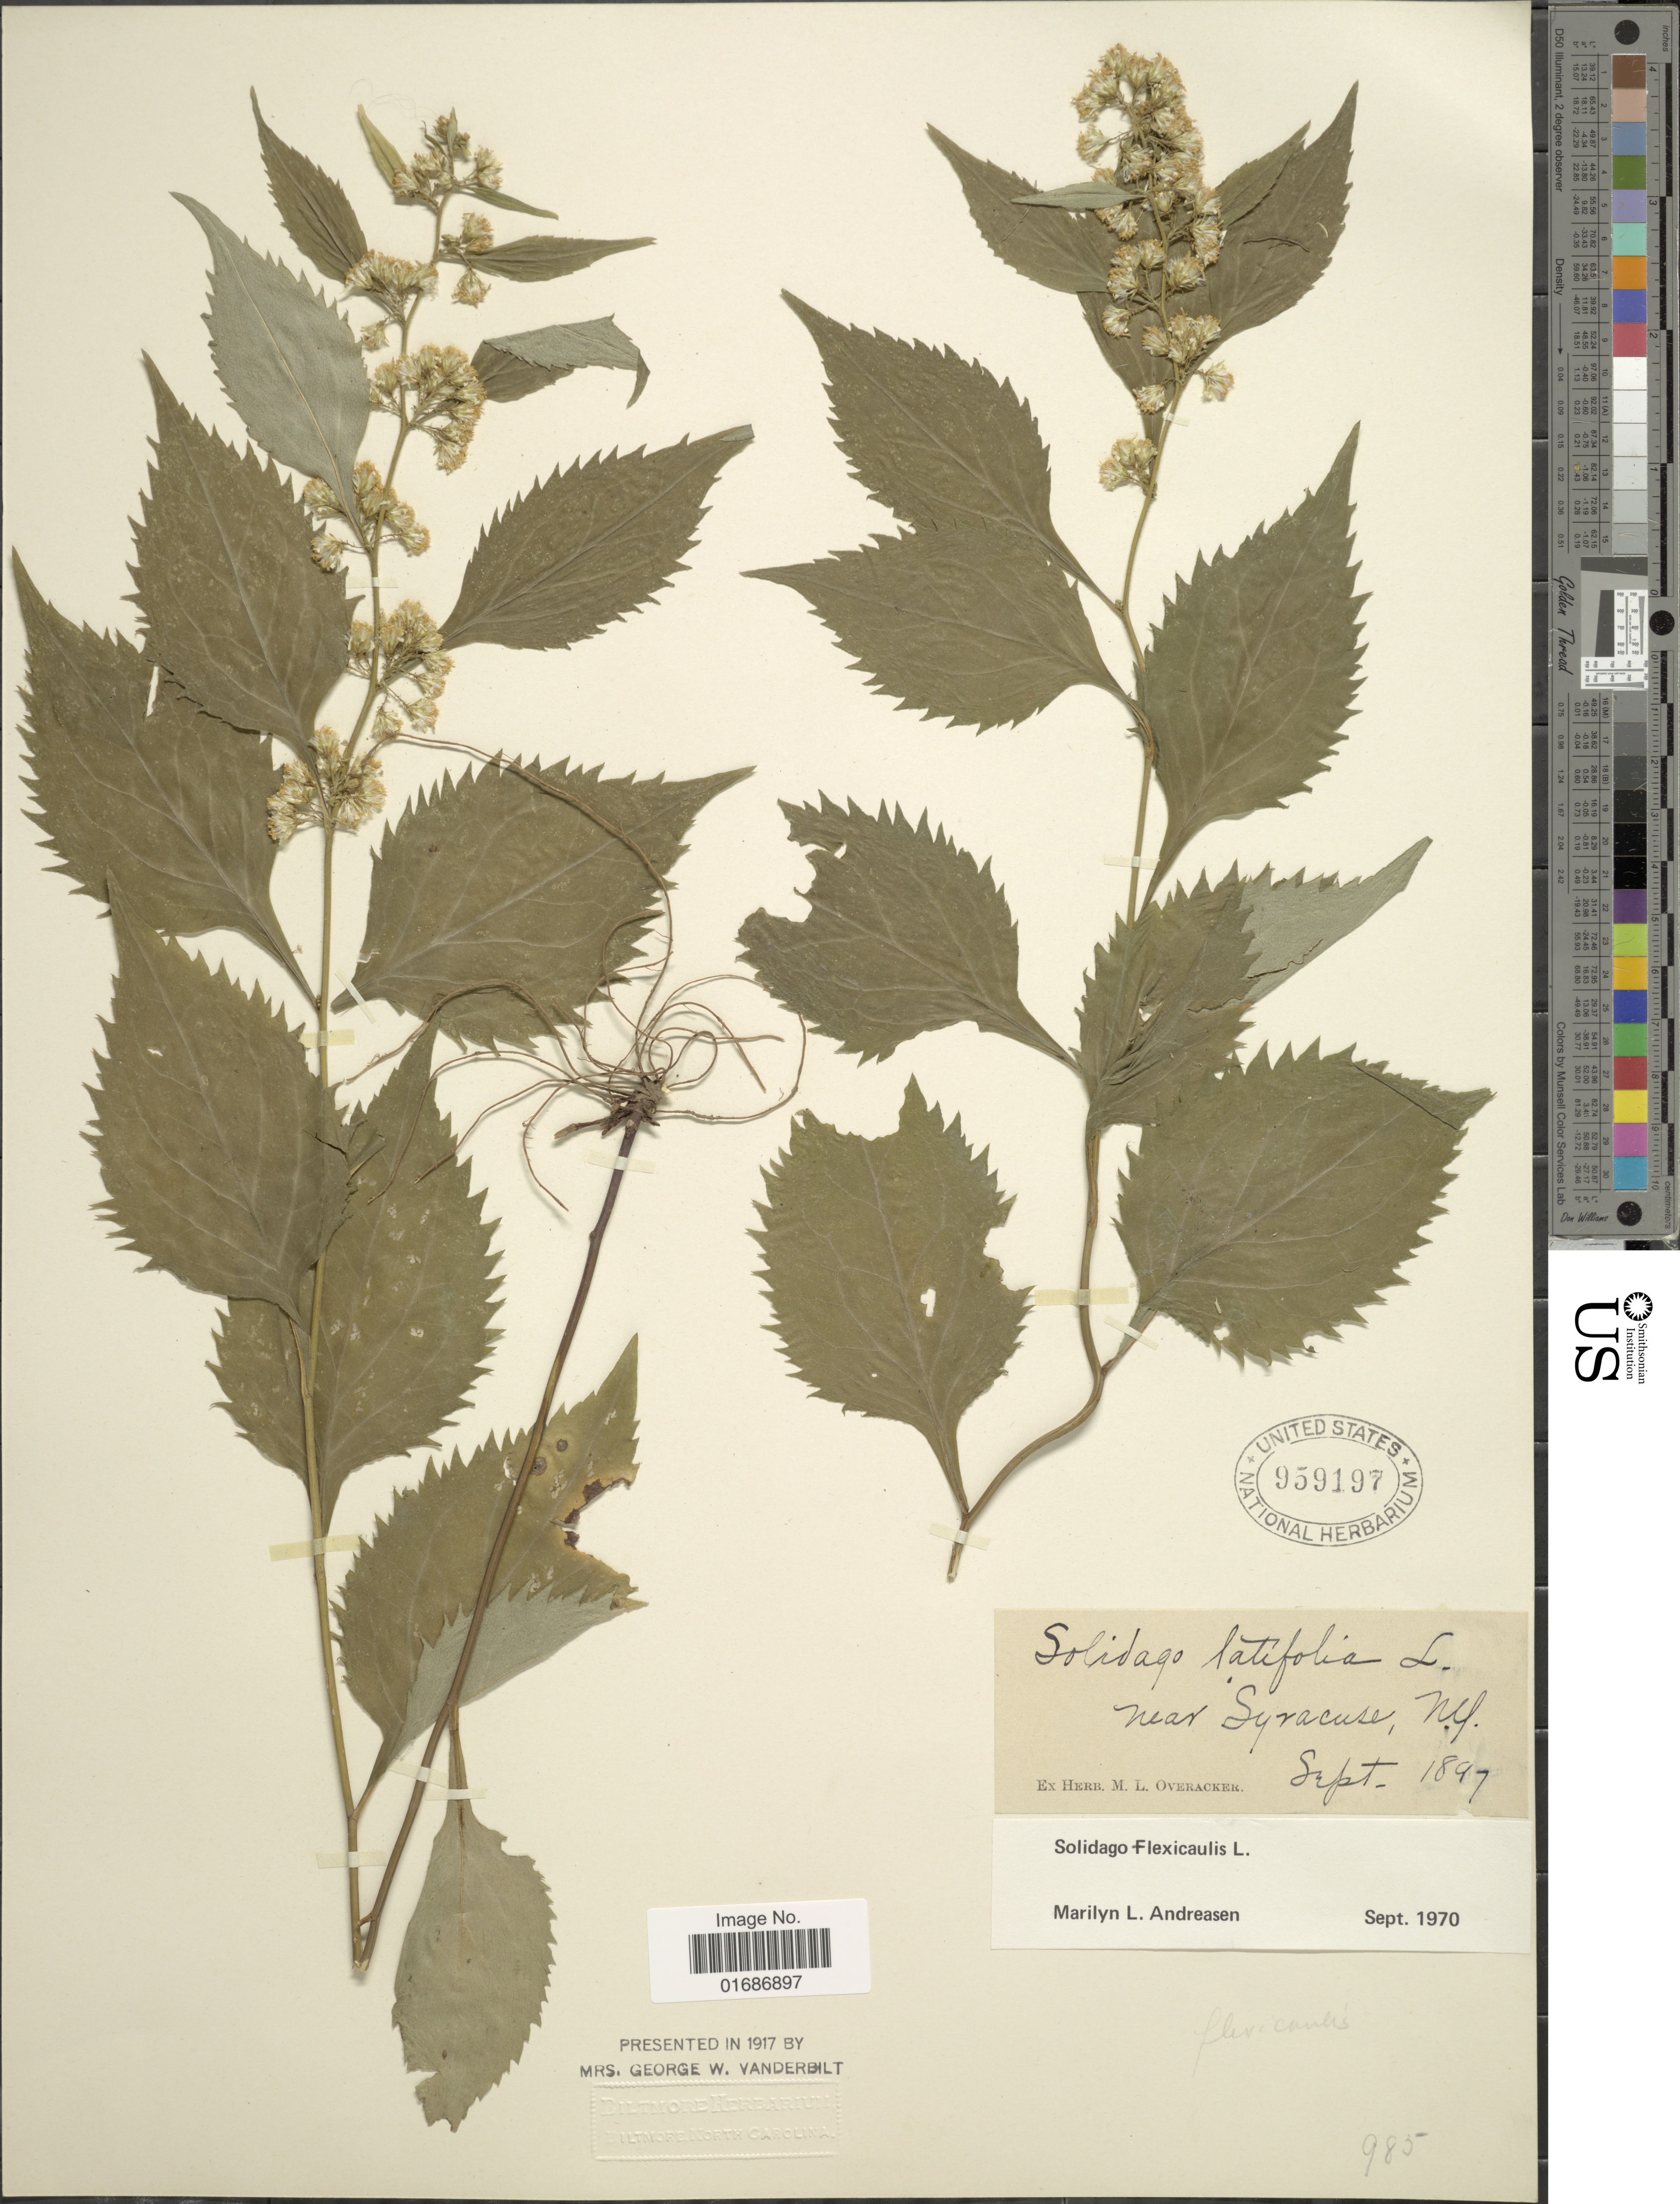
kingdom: Plantae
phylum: Tracheophyta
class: Magnoliopsida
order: Asterales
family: Asteraceae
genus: Solidago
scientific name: Solidago flexicaulis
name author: L.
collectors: ex herb. M. L. Overacker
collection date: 1897-09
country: United States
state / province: New York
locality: Near Syracuse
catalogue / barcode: US 959197